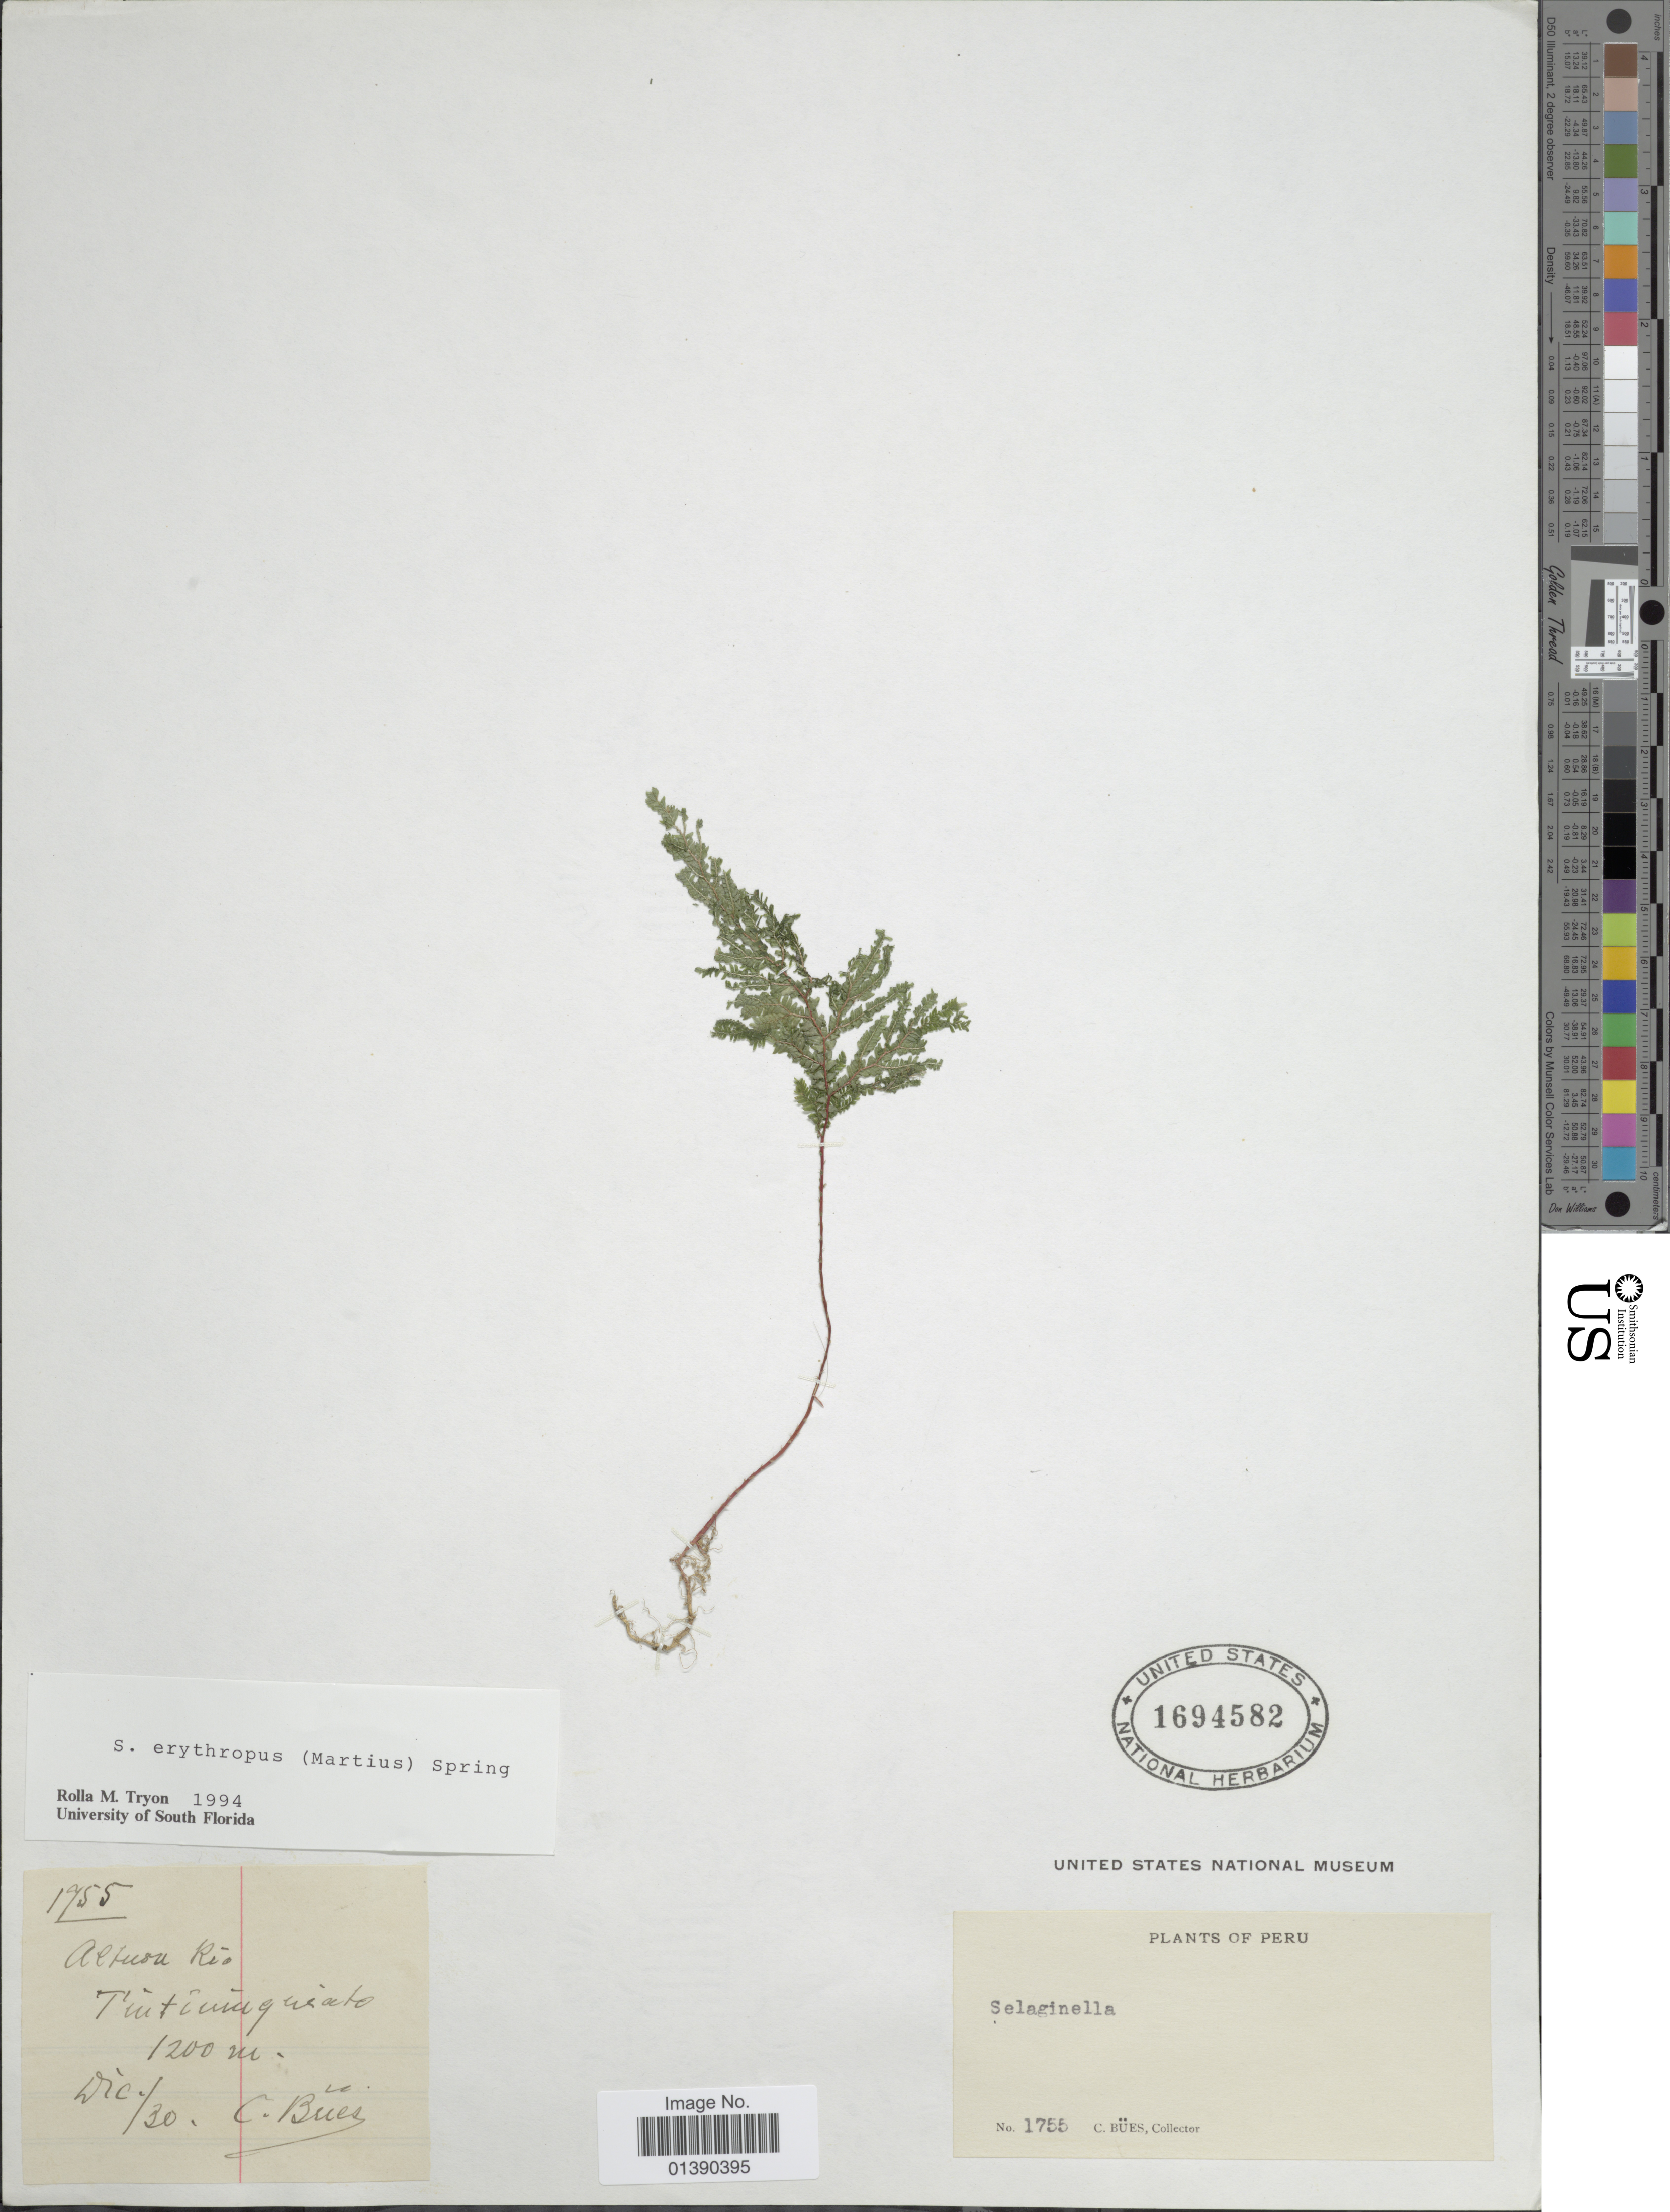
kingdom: Plantae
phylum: Tracheophyta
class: Lycopodiopsida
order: Selaginellales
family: Selaginellaceae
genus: Selaginella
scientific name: Selaginella erythropus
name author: (Mart.) Hieron.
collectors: C. Bues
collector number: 1755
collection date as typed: Transcribed d/m/y: /12/30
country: Peru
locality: Altura Rio Tintiniquiato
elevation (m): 1200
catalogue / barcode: US 1694582